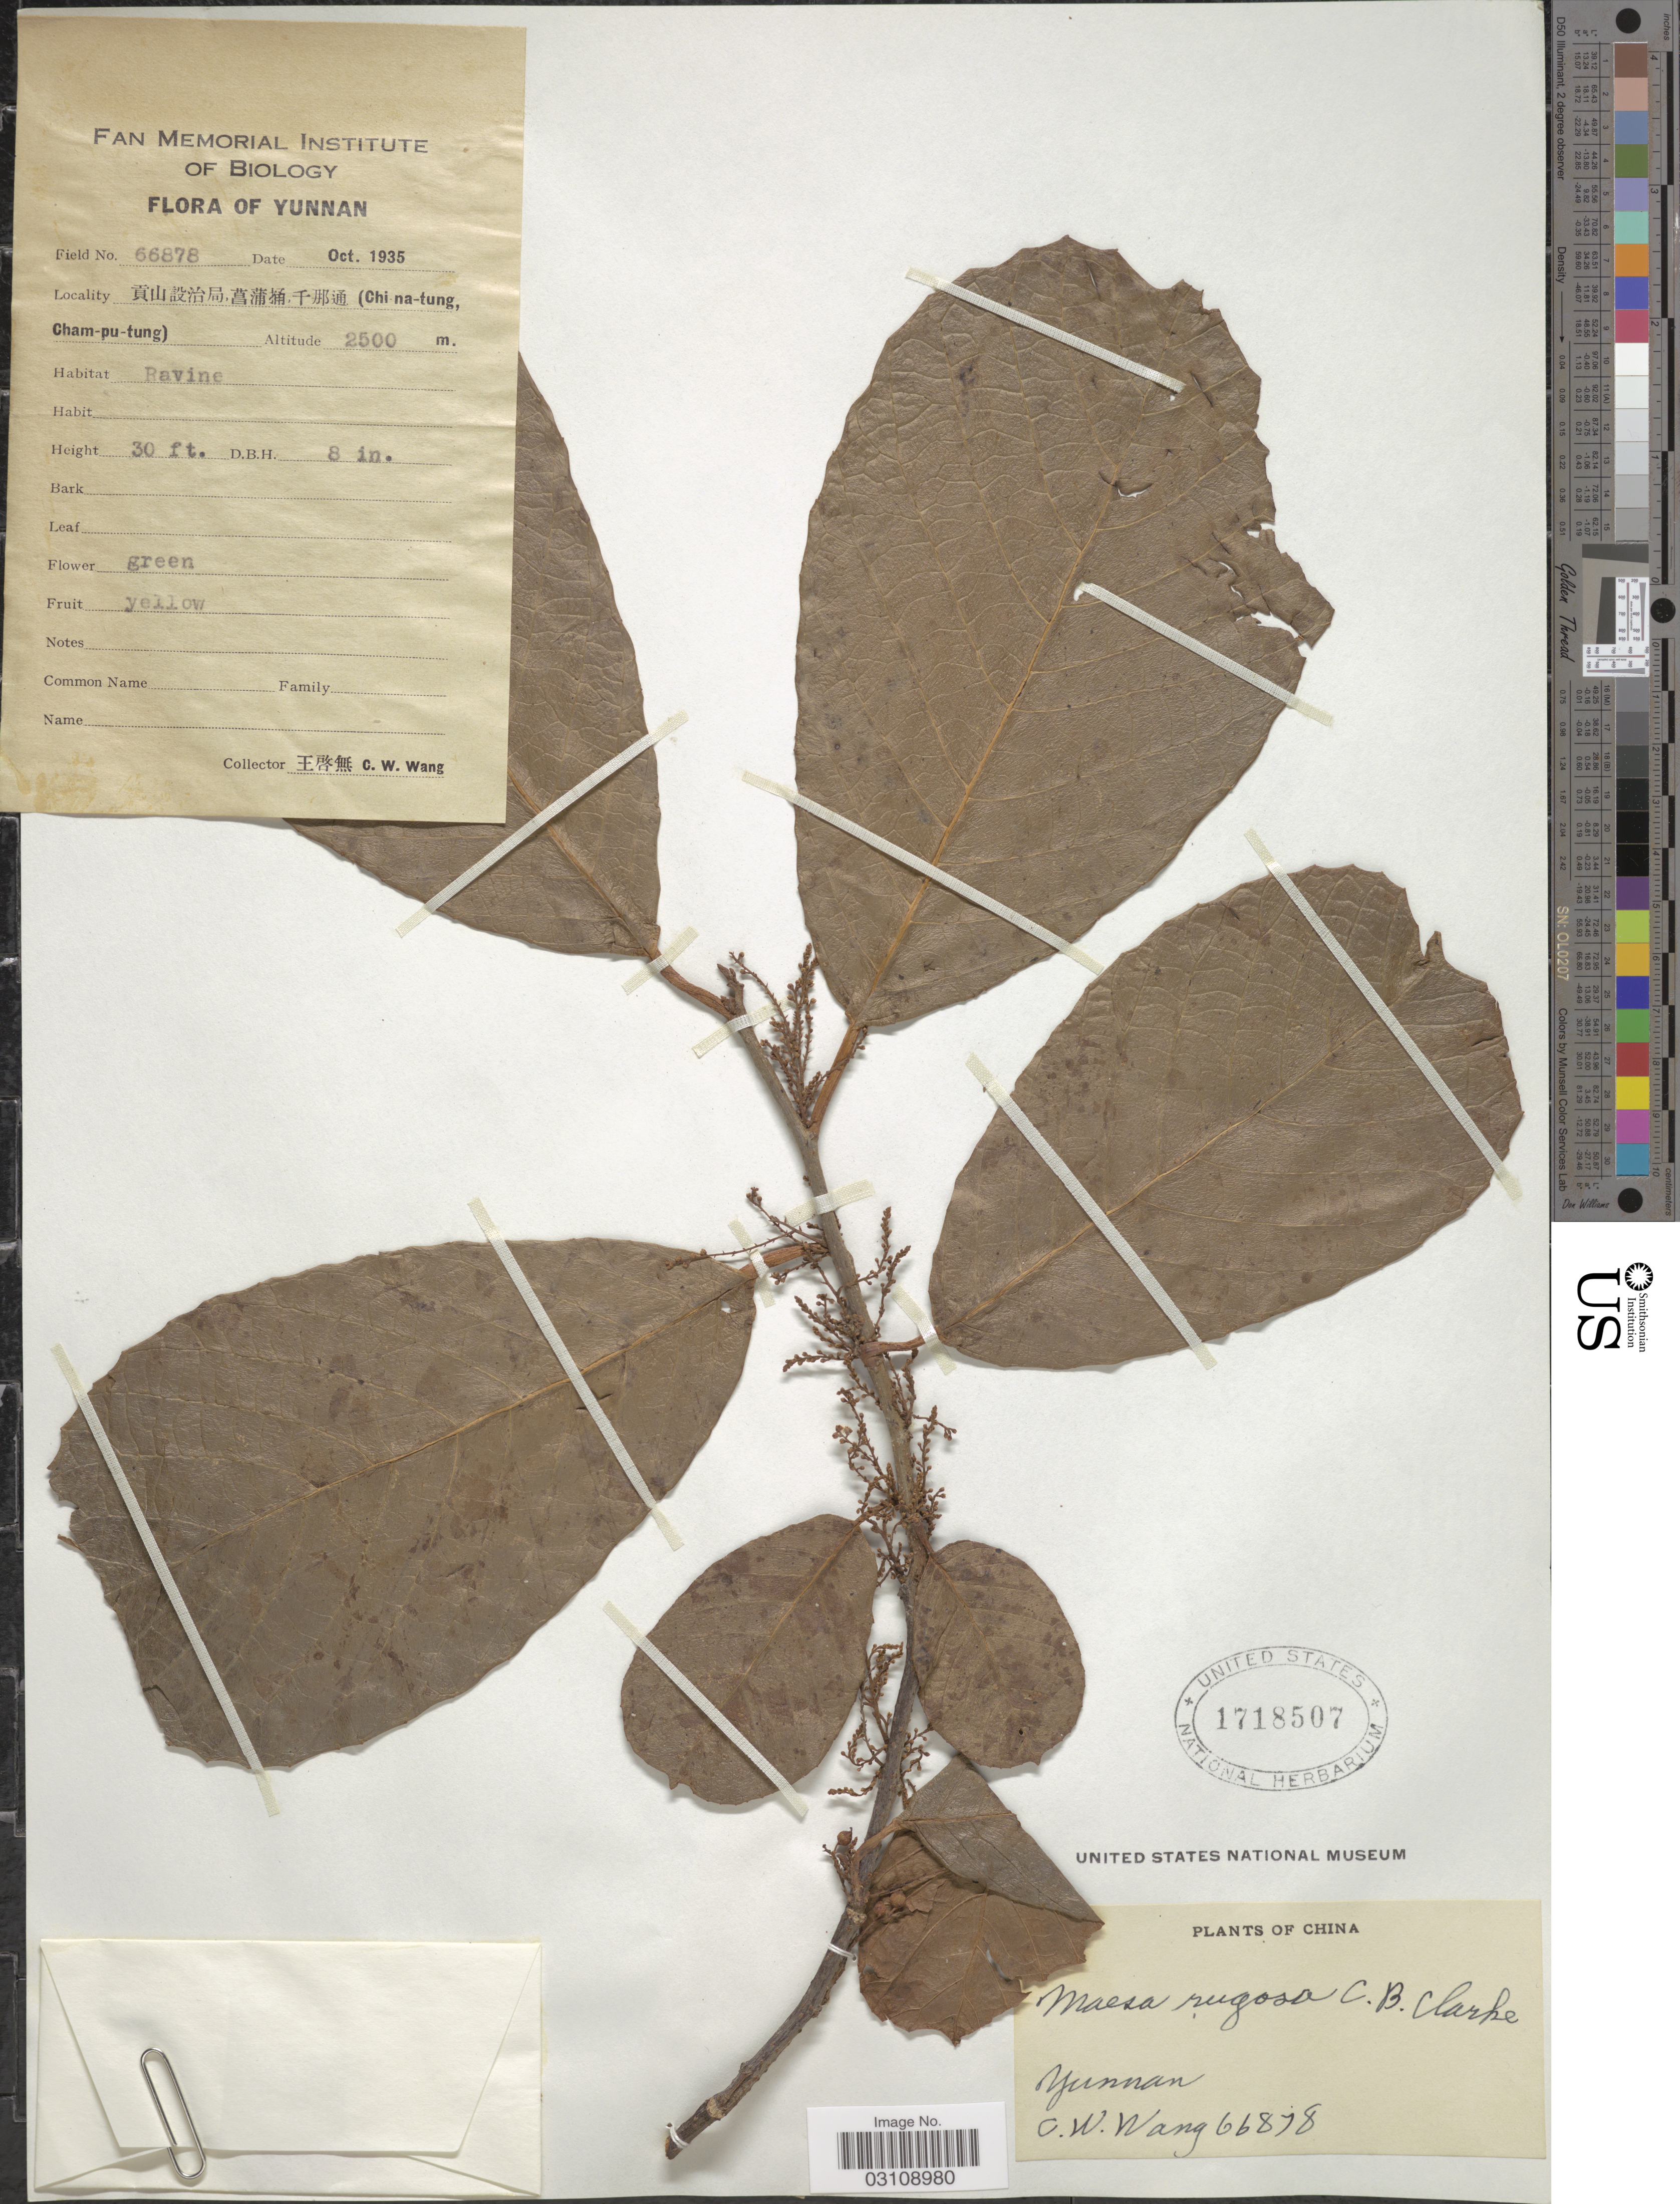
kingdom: Plantae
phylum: Tracheophyta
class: Magnoliopsida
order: Ericales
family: Primulaceae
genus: Maesa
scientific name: Maesa rugosa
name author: C.B. Clarke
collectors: C. W. Wang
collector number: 66878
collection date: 1935-10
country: China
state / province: Yunnan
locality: (Chi-na-tung, Cham-pu-tung).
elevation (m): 2500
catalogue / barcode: US 1718507